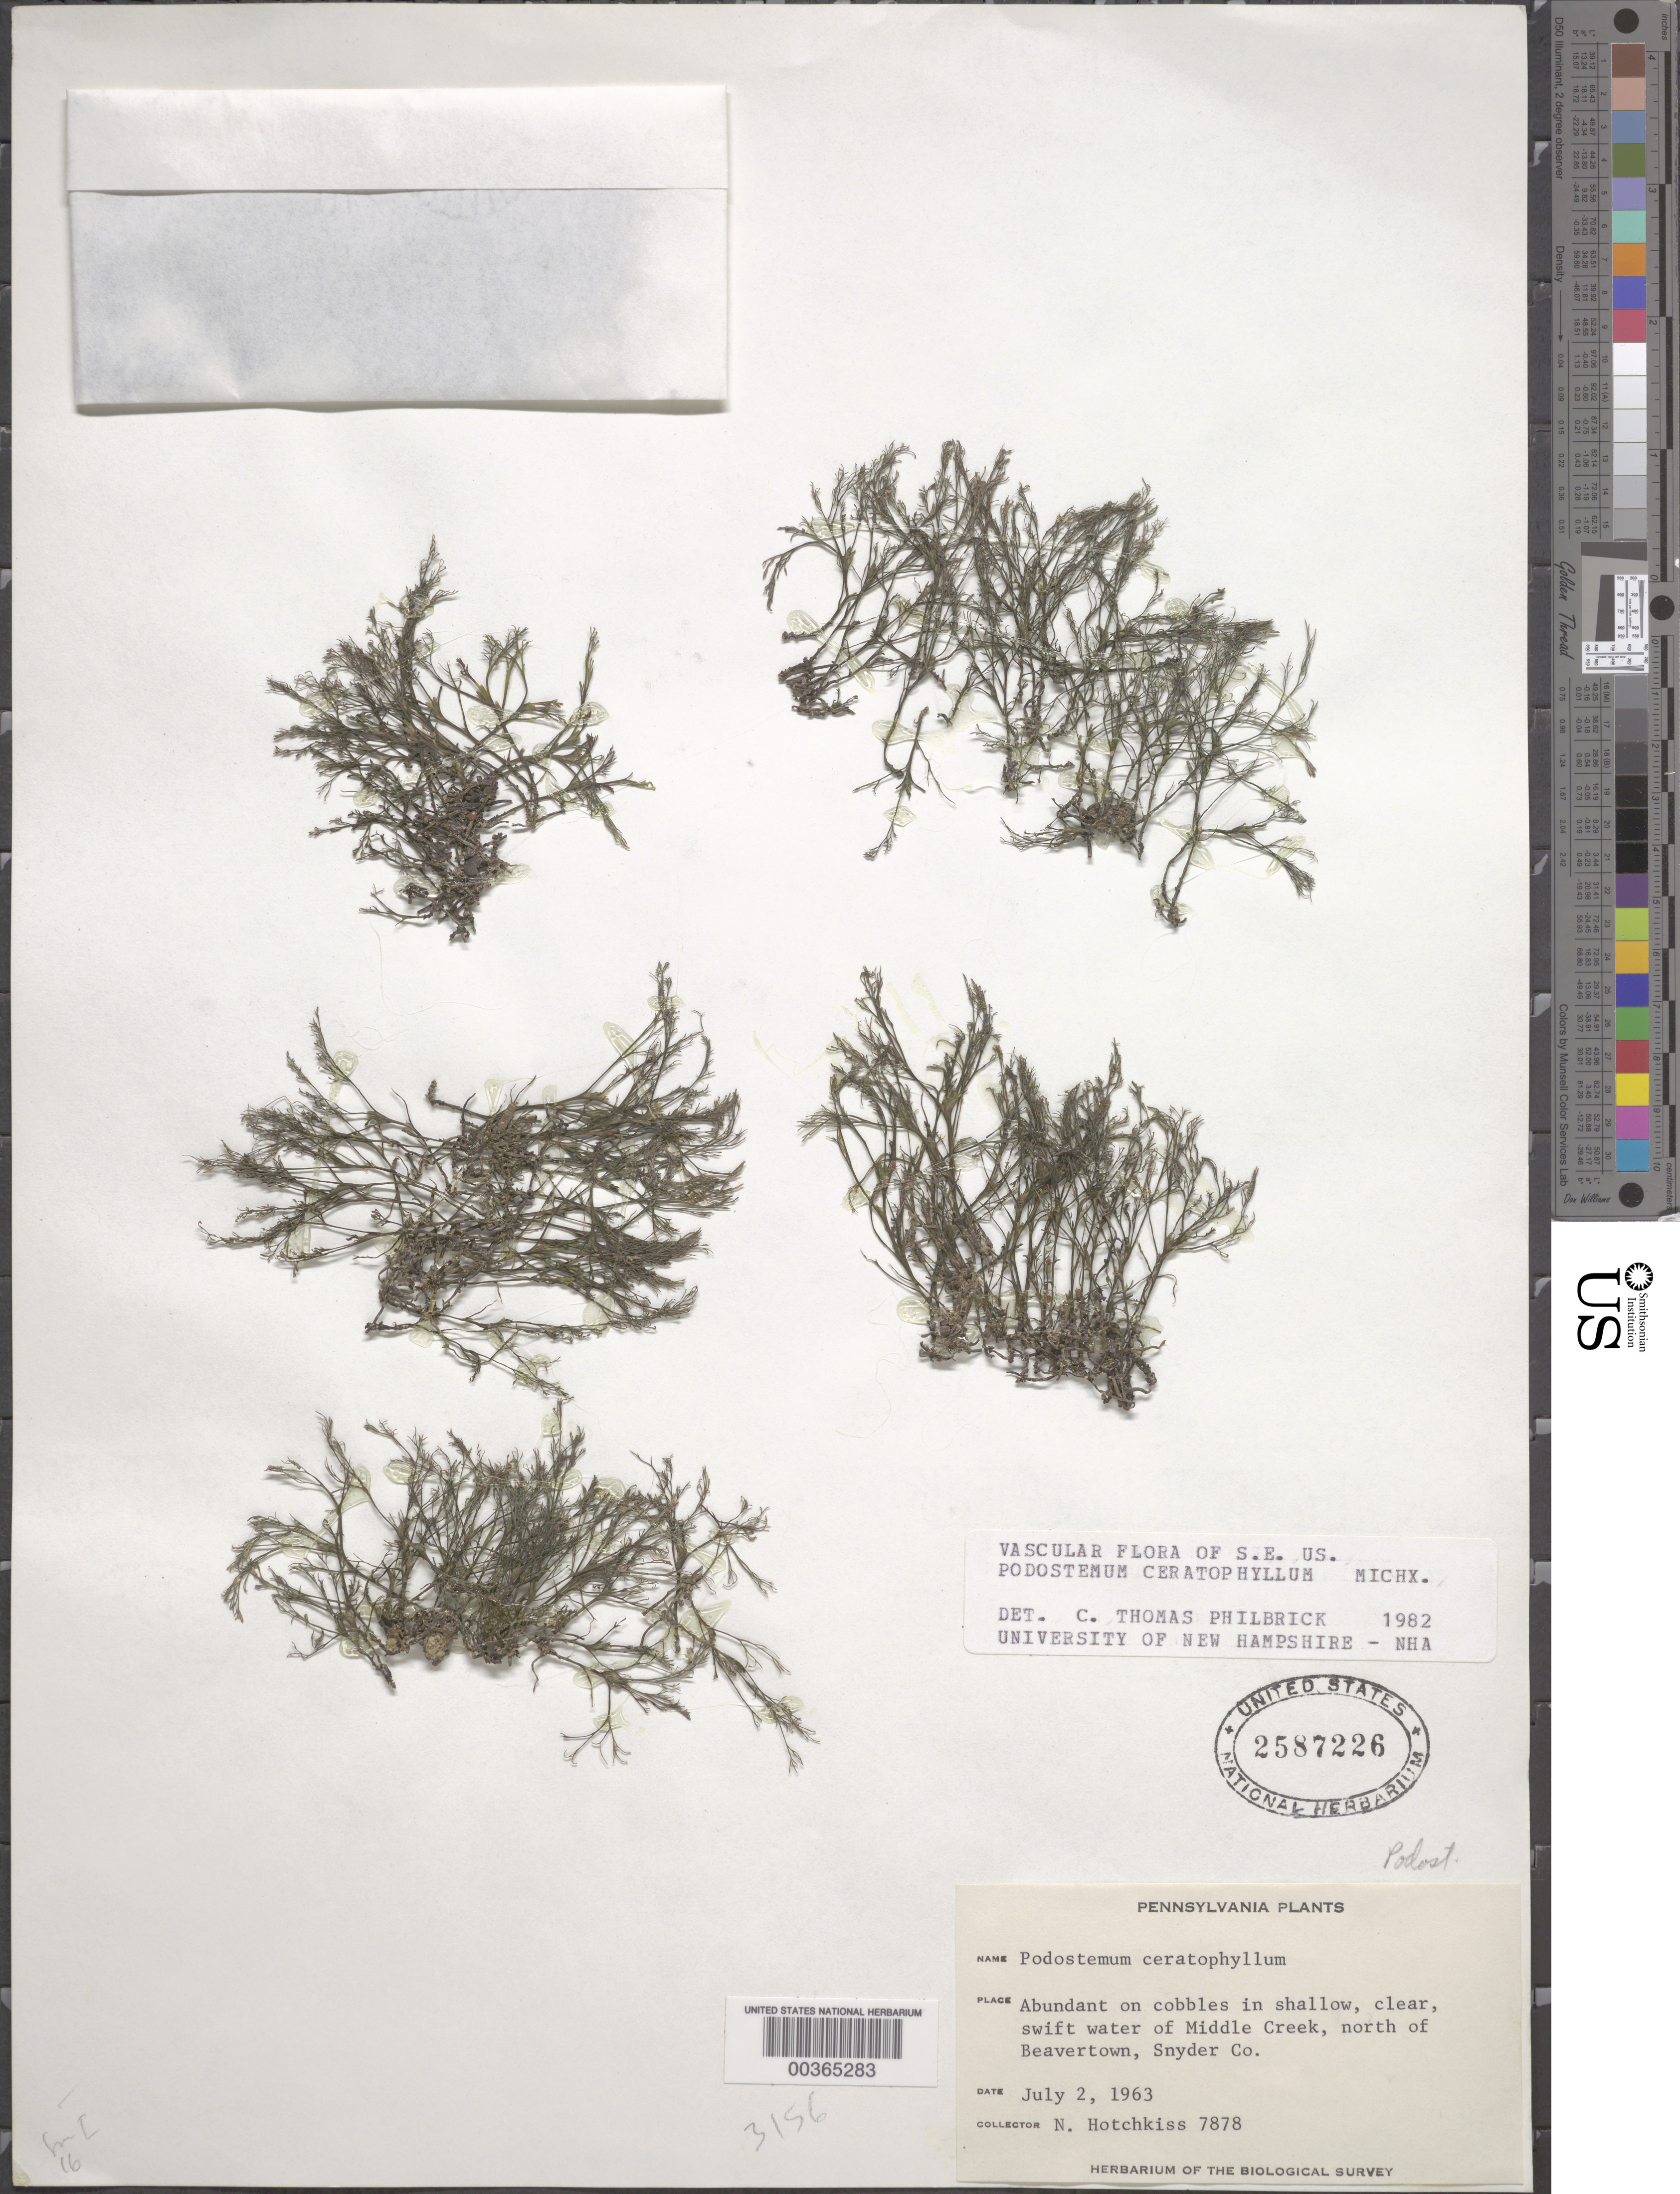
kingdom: Plantae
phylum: Tracheophyta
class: Magnoliopsida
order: Malpighiales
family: Podostemaceae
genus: Podostemum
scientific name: Podostemum ceratophylllum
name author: Michx.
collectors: N. Hotchkiss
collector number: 7878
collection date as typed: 02 Jul 1963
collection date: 1963-07-02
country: United States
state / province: Pennsylvania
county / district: Snyder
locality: Middle creek, north of Beavertown.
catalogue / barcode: US 2587226